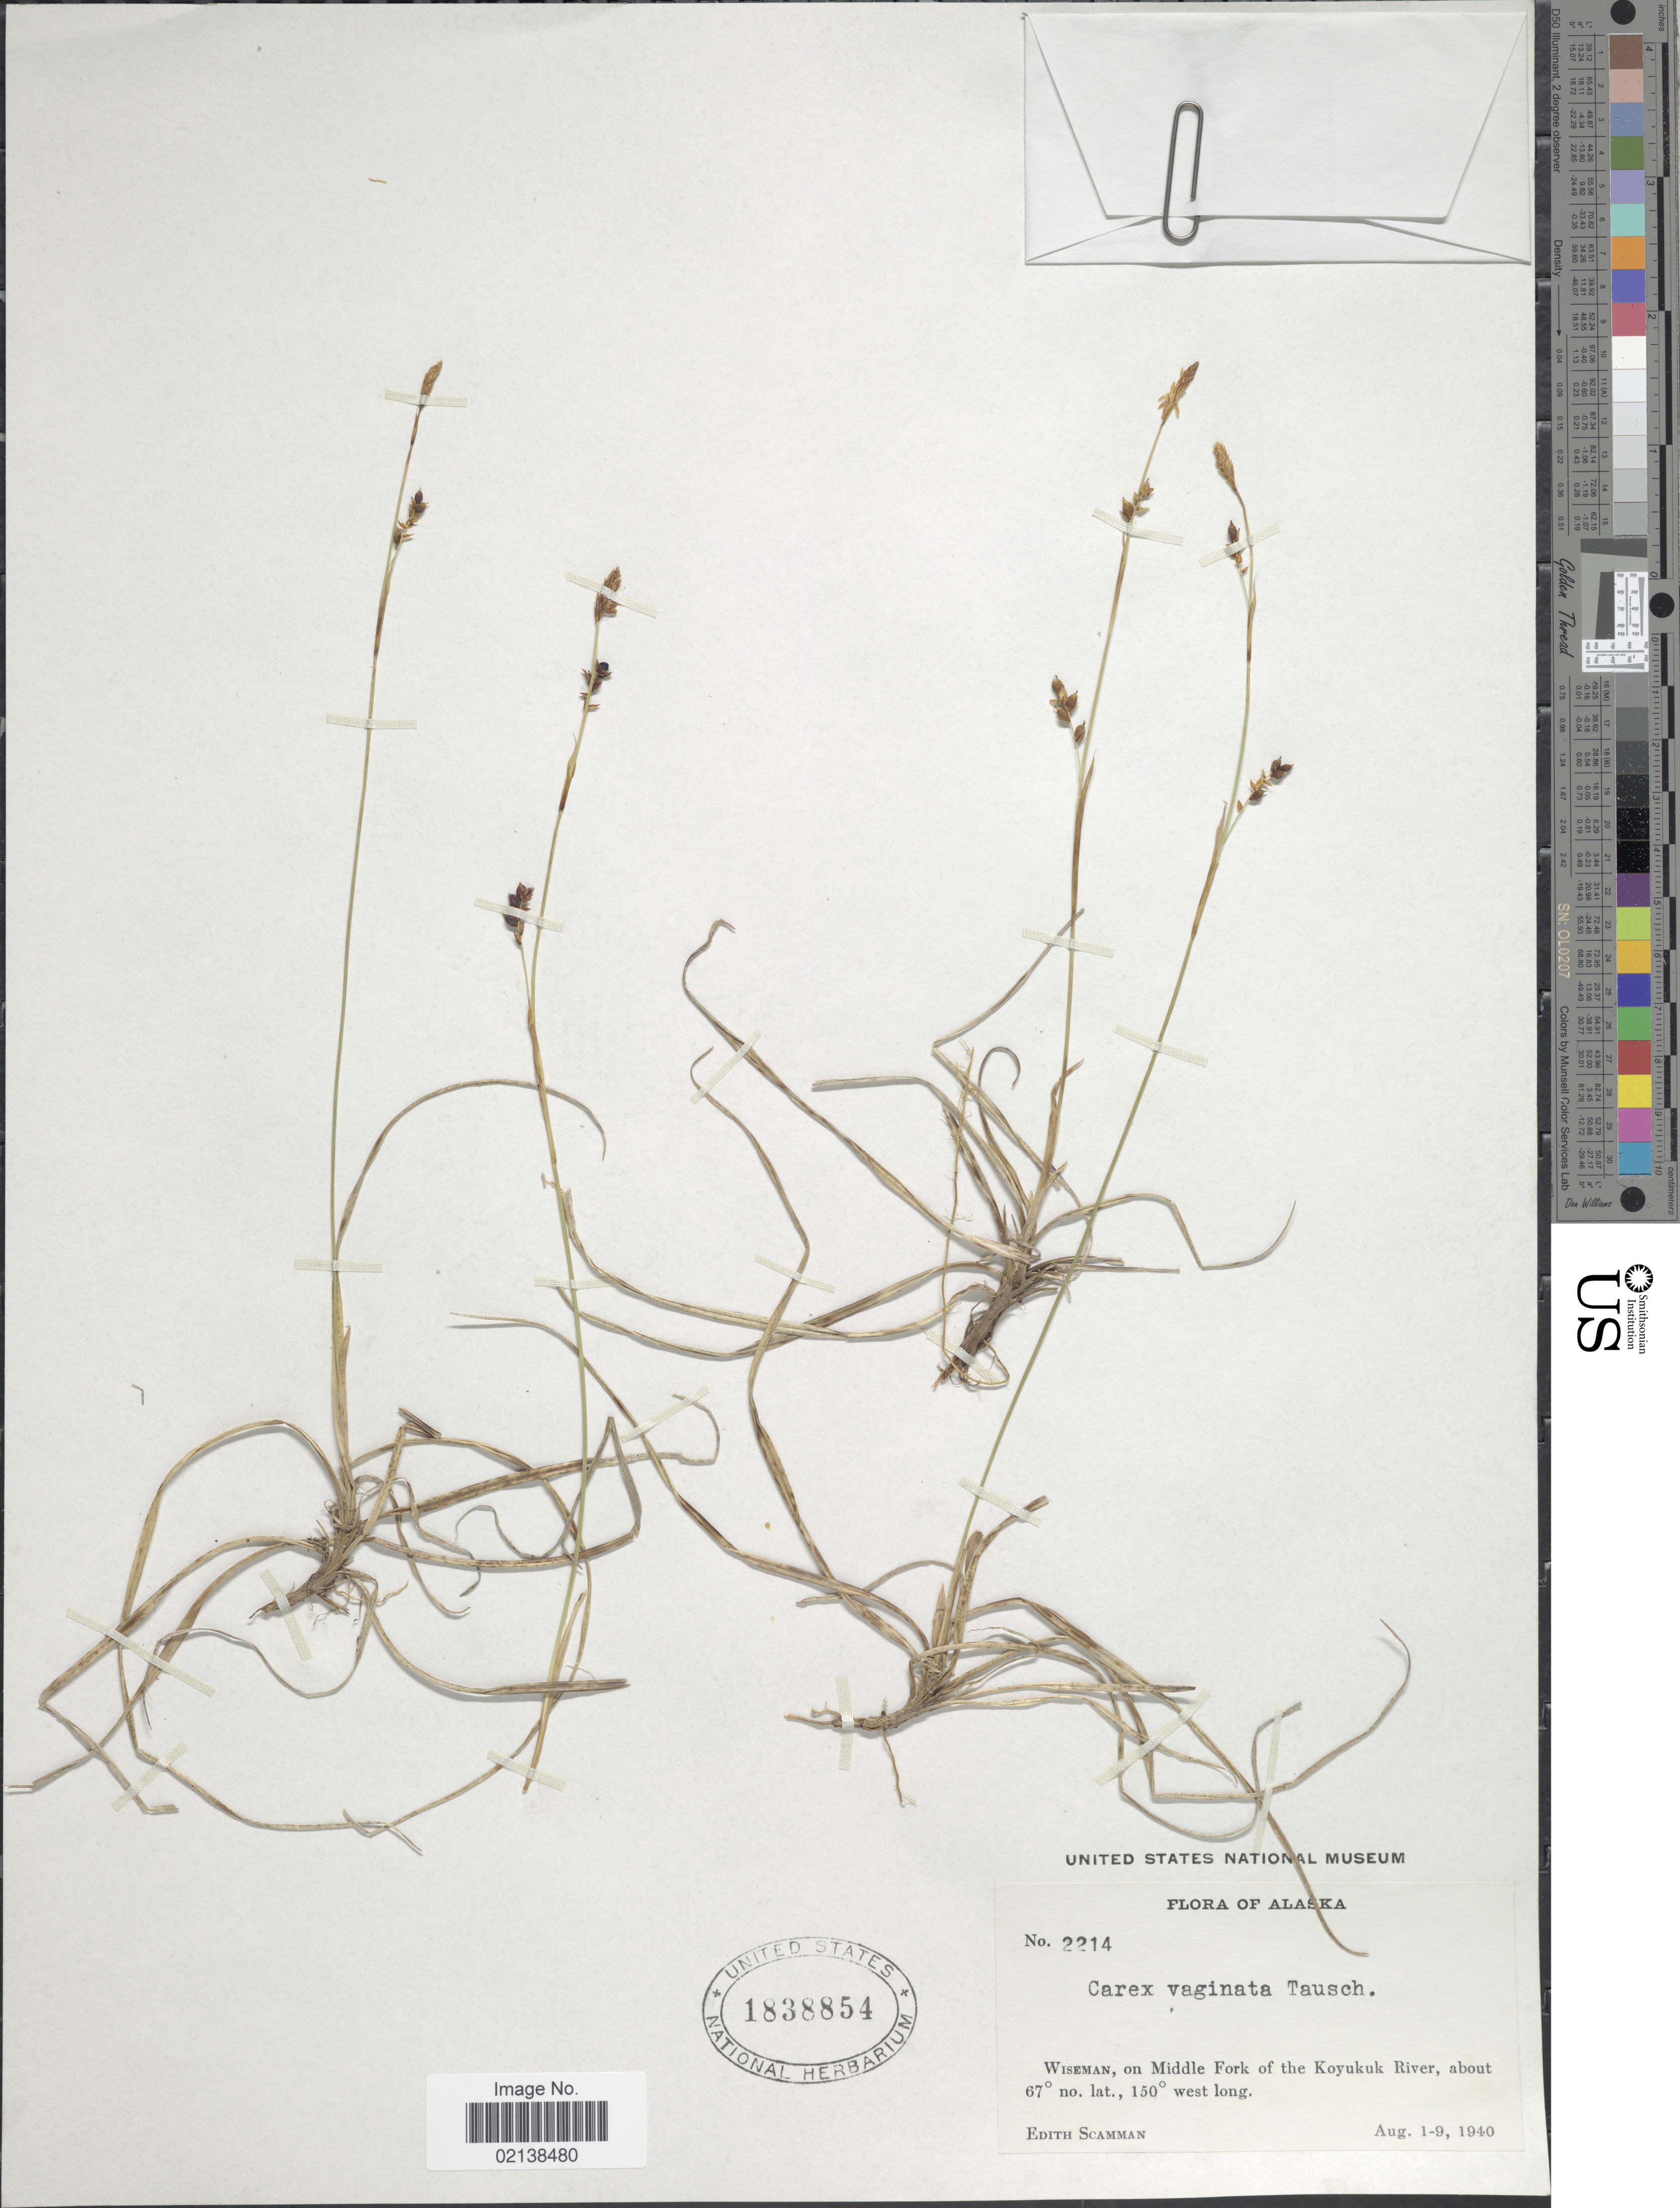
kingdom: Plantae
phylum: Tracheophyta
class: Liliopsida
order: Poales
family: Cyperaceae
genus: Carex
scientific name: Carex vaginata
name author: Tausch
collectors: E. Scamman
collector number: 2214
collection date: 1940-08-01/1940-08-09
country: United States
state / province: Alaska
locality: Wiseman, on Middle Fork of the Koyukuk River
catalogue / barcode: US 1838854